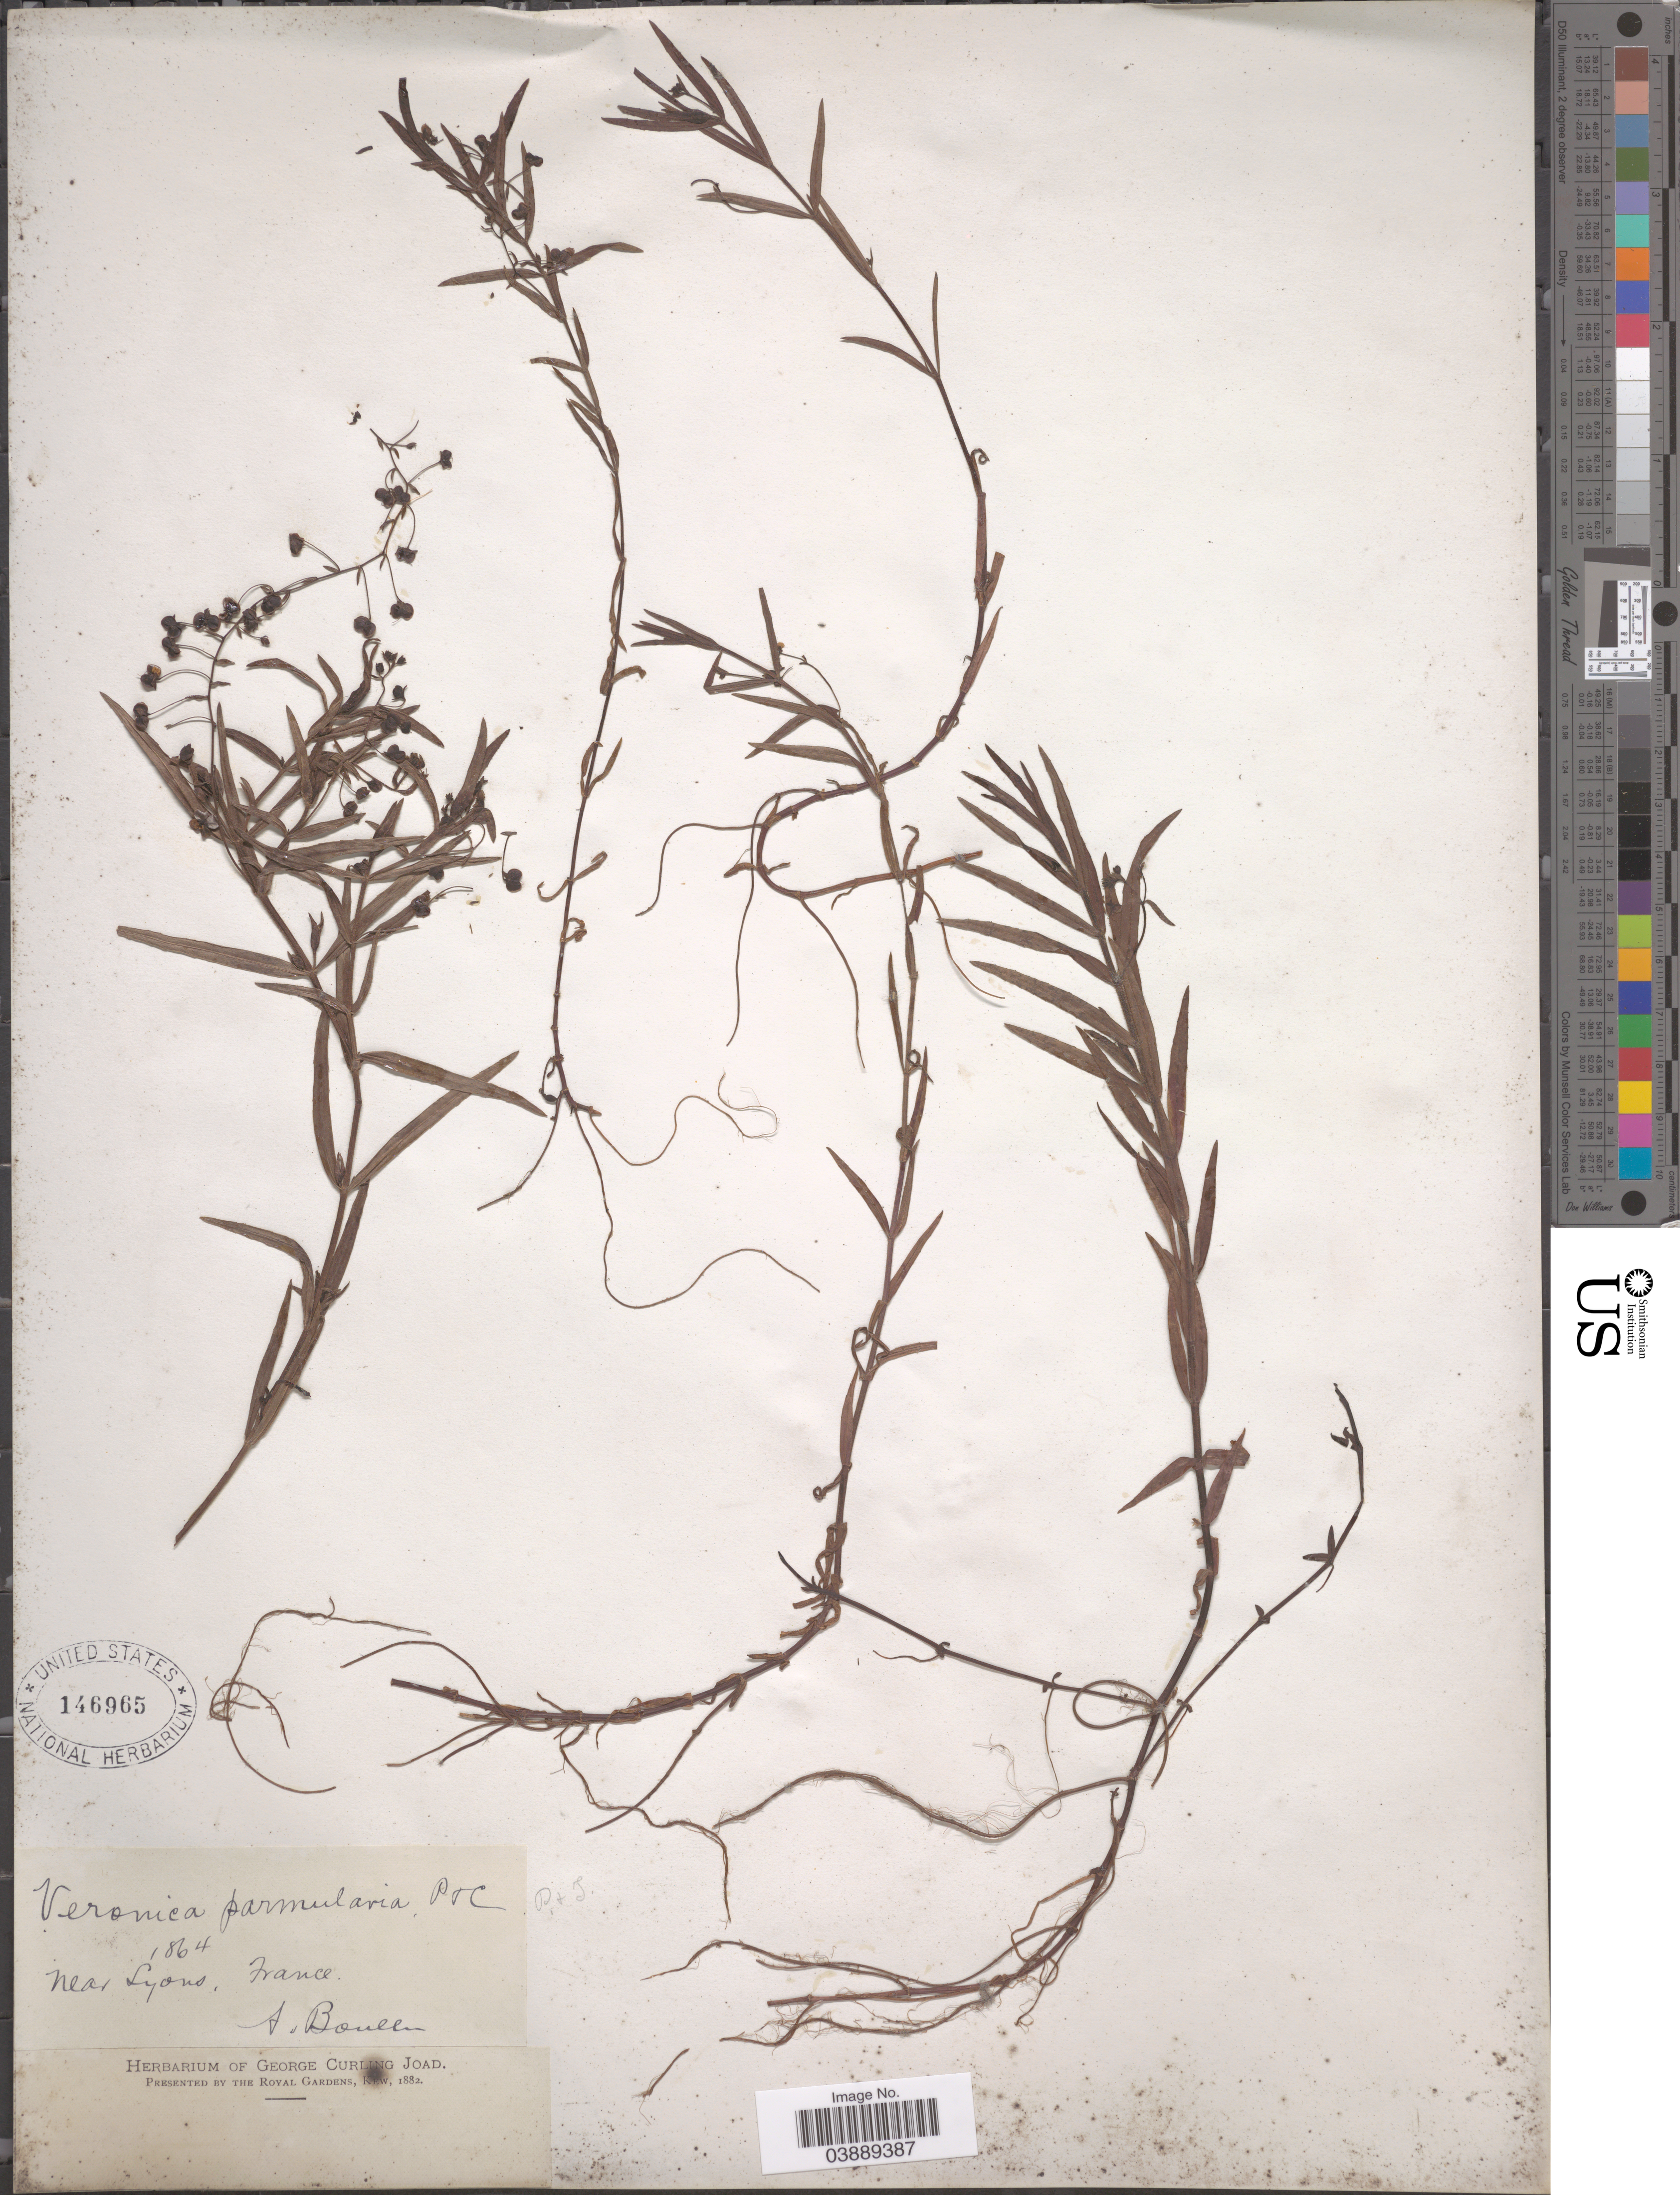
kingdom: Plantae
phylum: Tracheophyta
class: Magnoliopsida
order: Lamiales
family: Plantaginaceae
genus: Veronica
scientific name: Veronica parmularia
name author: Poit. & Turpin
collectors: A. Boullu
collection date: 1864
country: France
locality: Near Lyons.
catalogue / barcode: US 146965